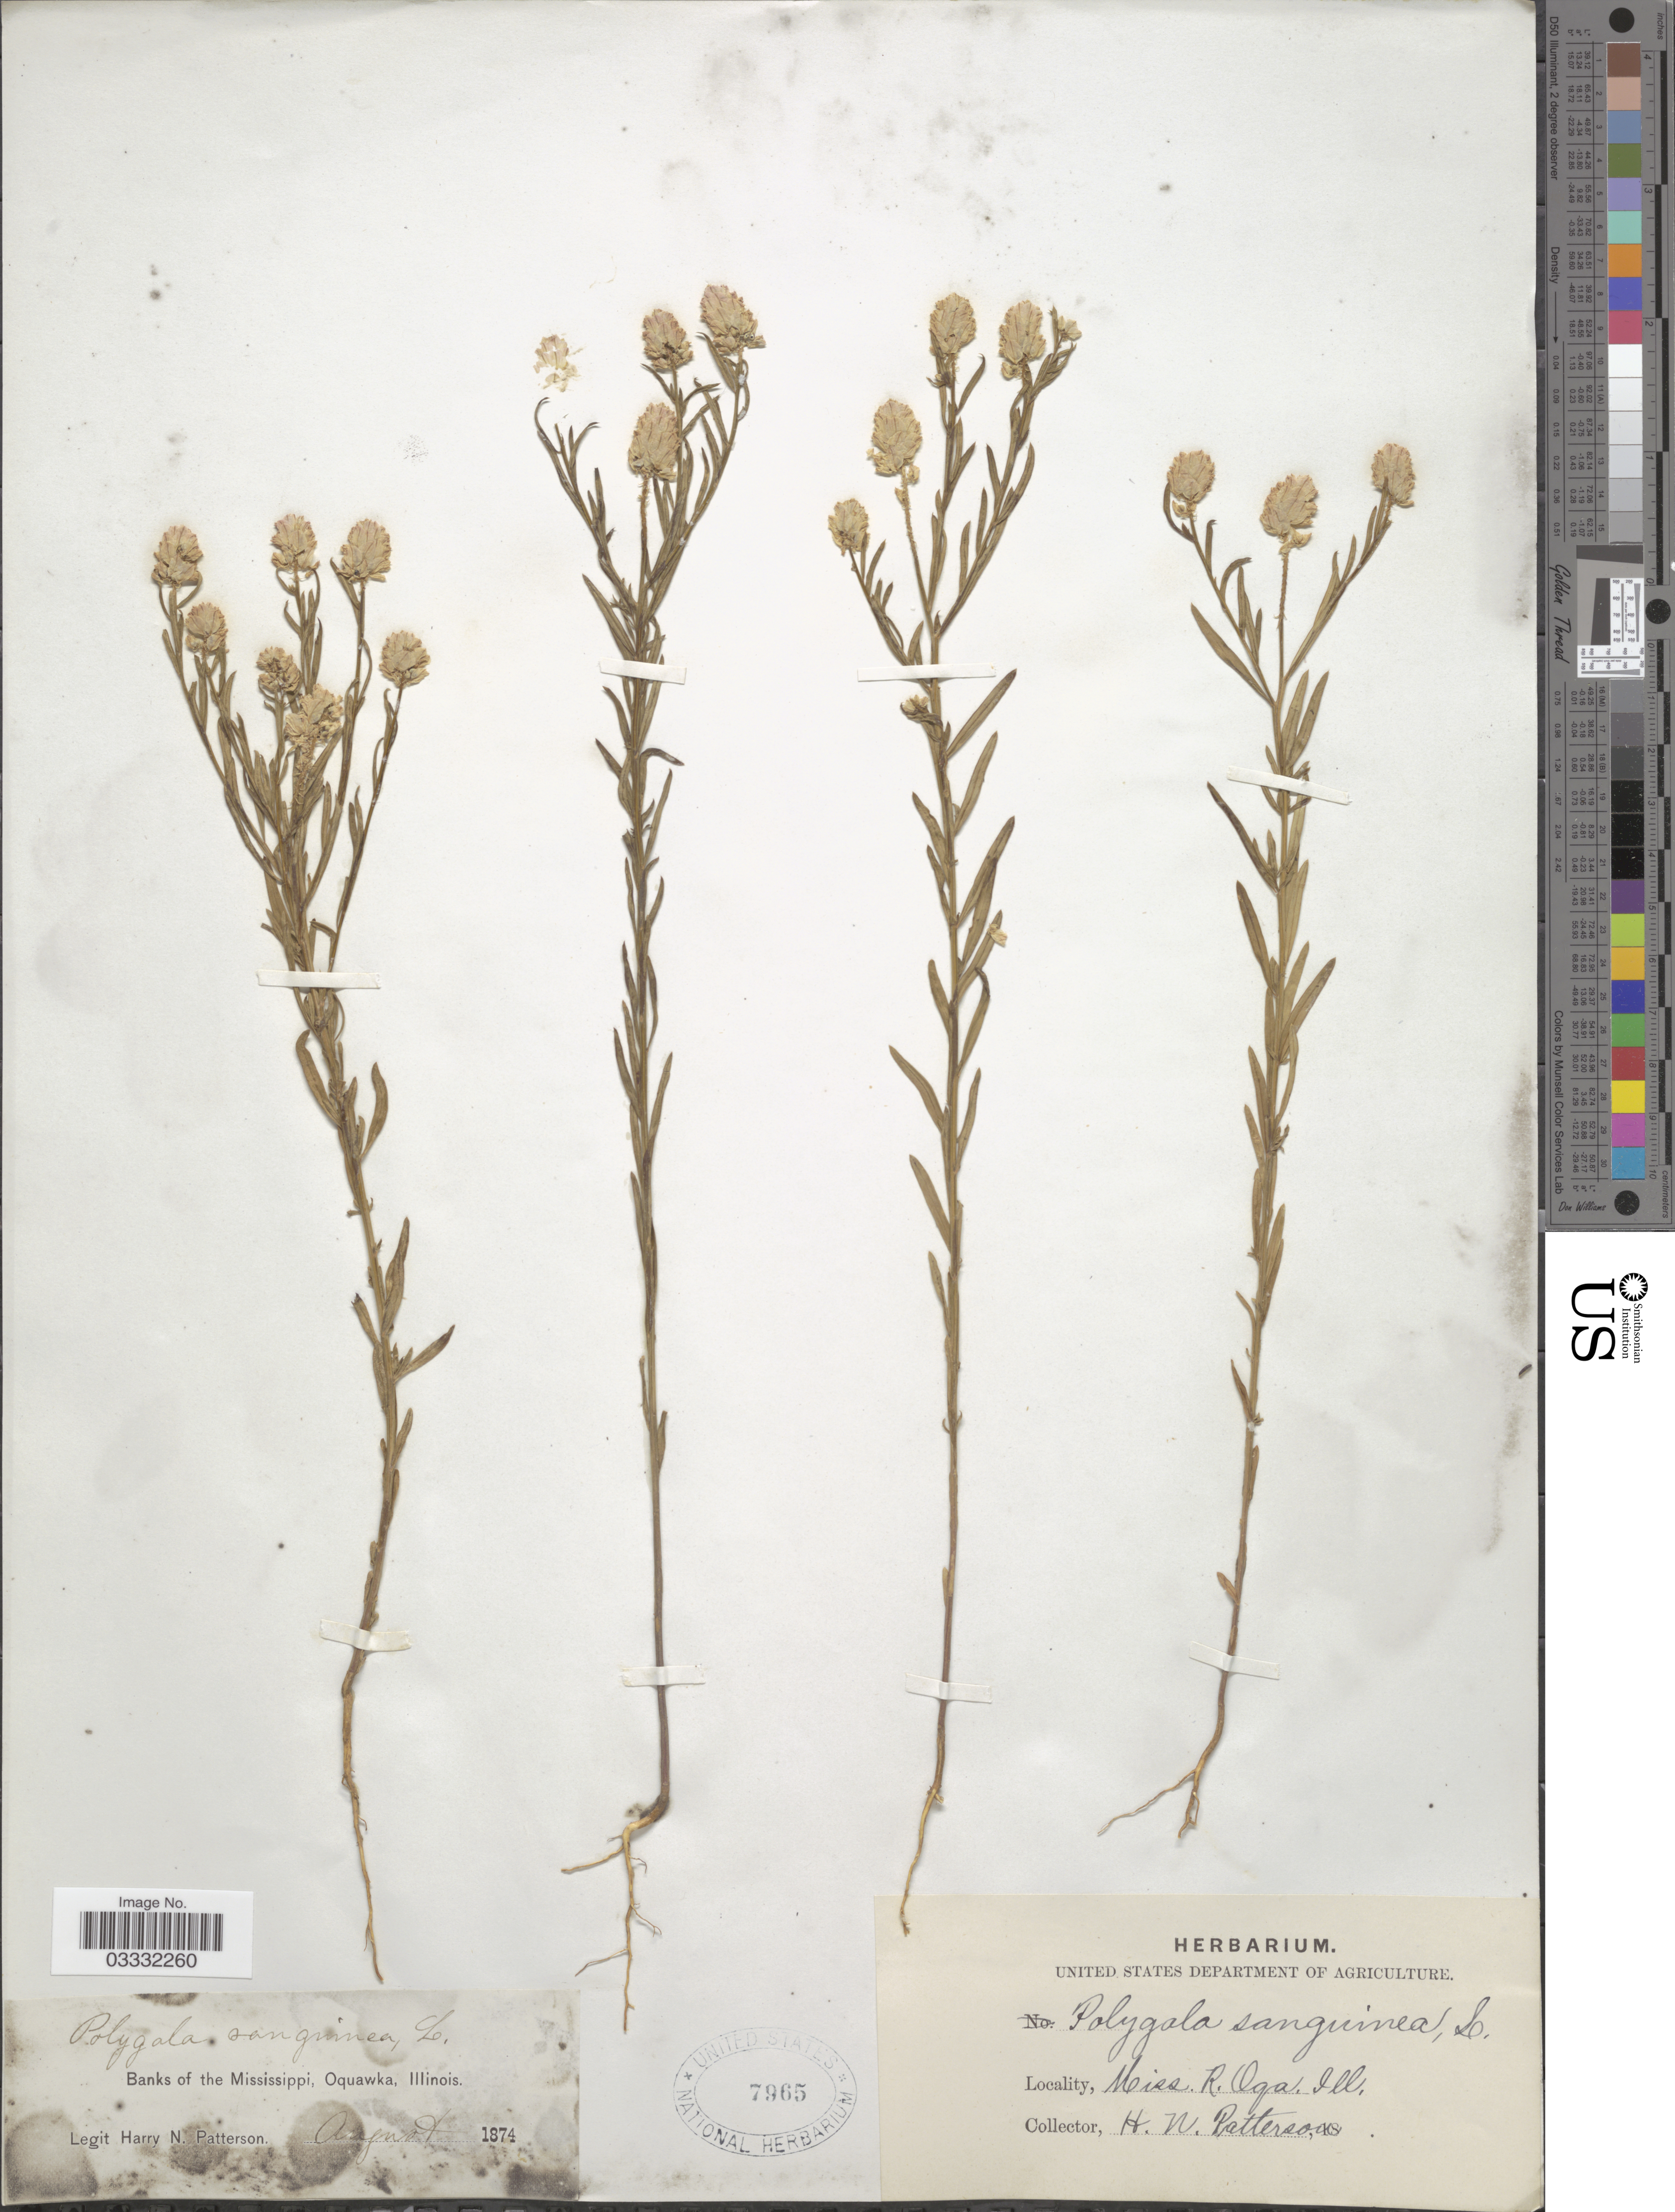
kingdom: Plantae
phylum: Tracheophyta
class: Magnoliopsida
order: Fabales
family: Polygalaceae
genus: Polygala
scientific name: Polygala sanguinea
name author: L.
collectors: H. N. Patterson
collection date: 1874-08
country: United States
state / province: Illinois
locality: Banks of the Mississippi, Oquawka.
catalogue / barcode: US 7965